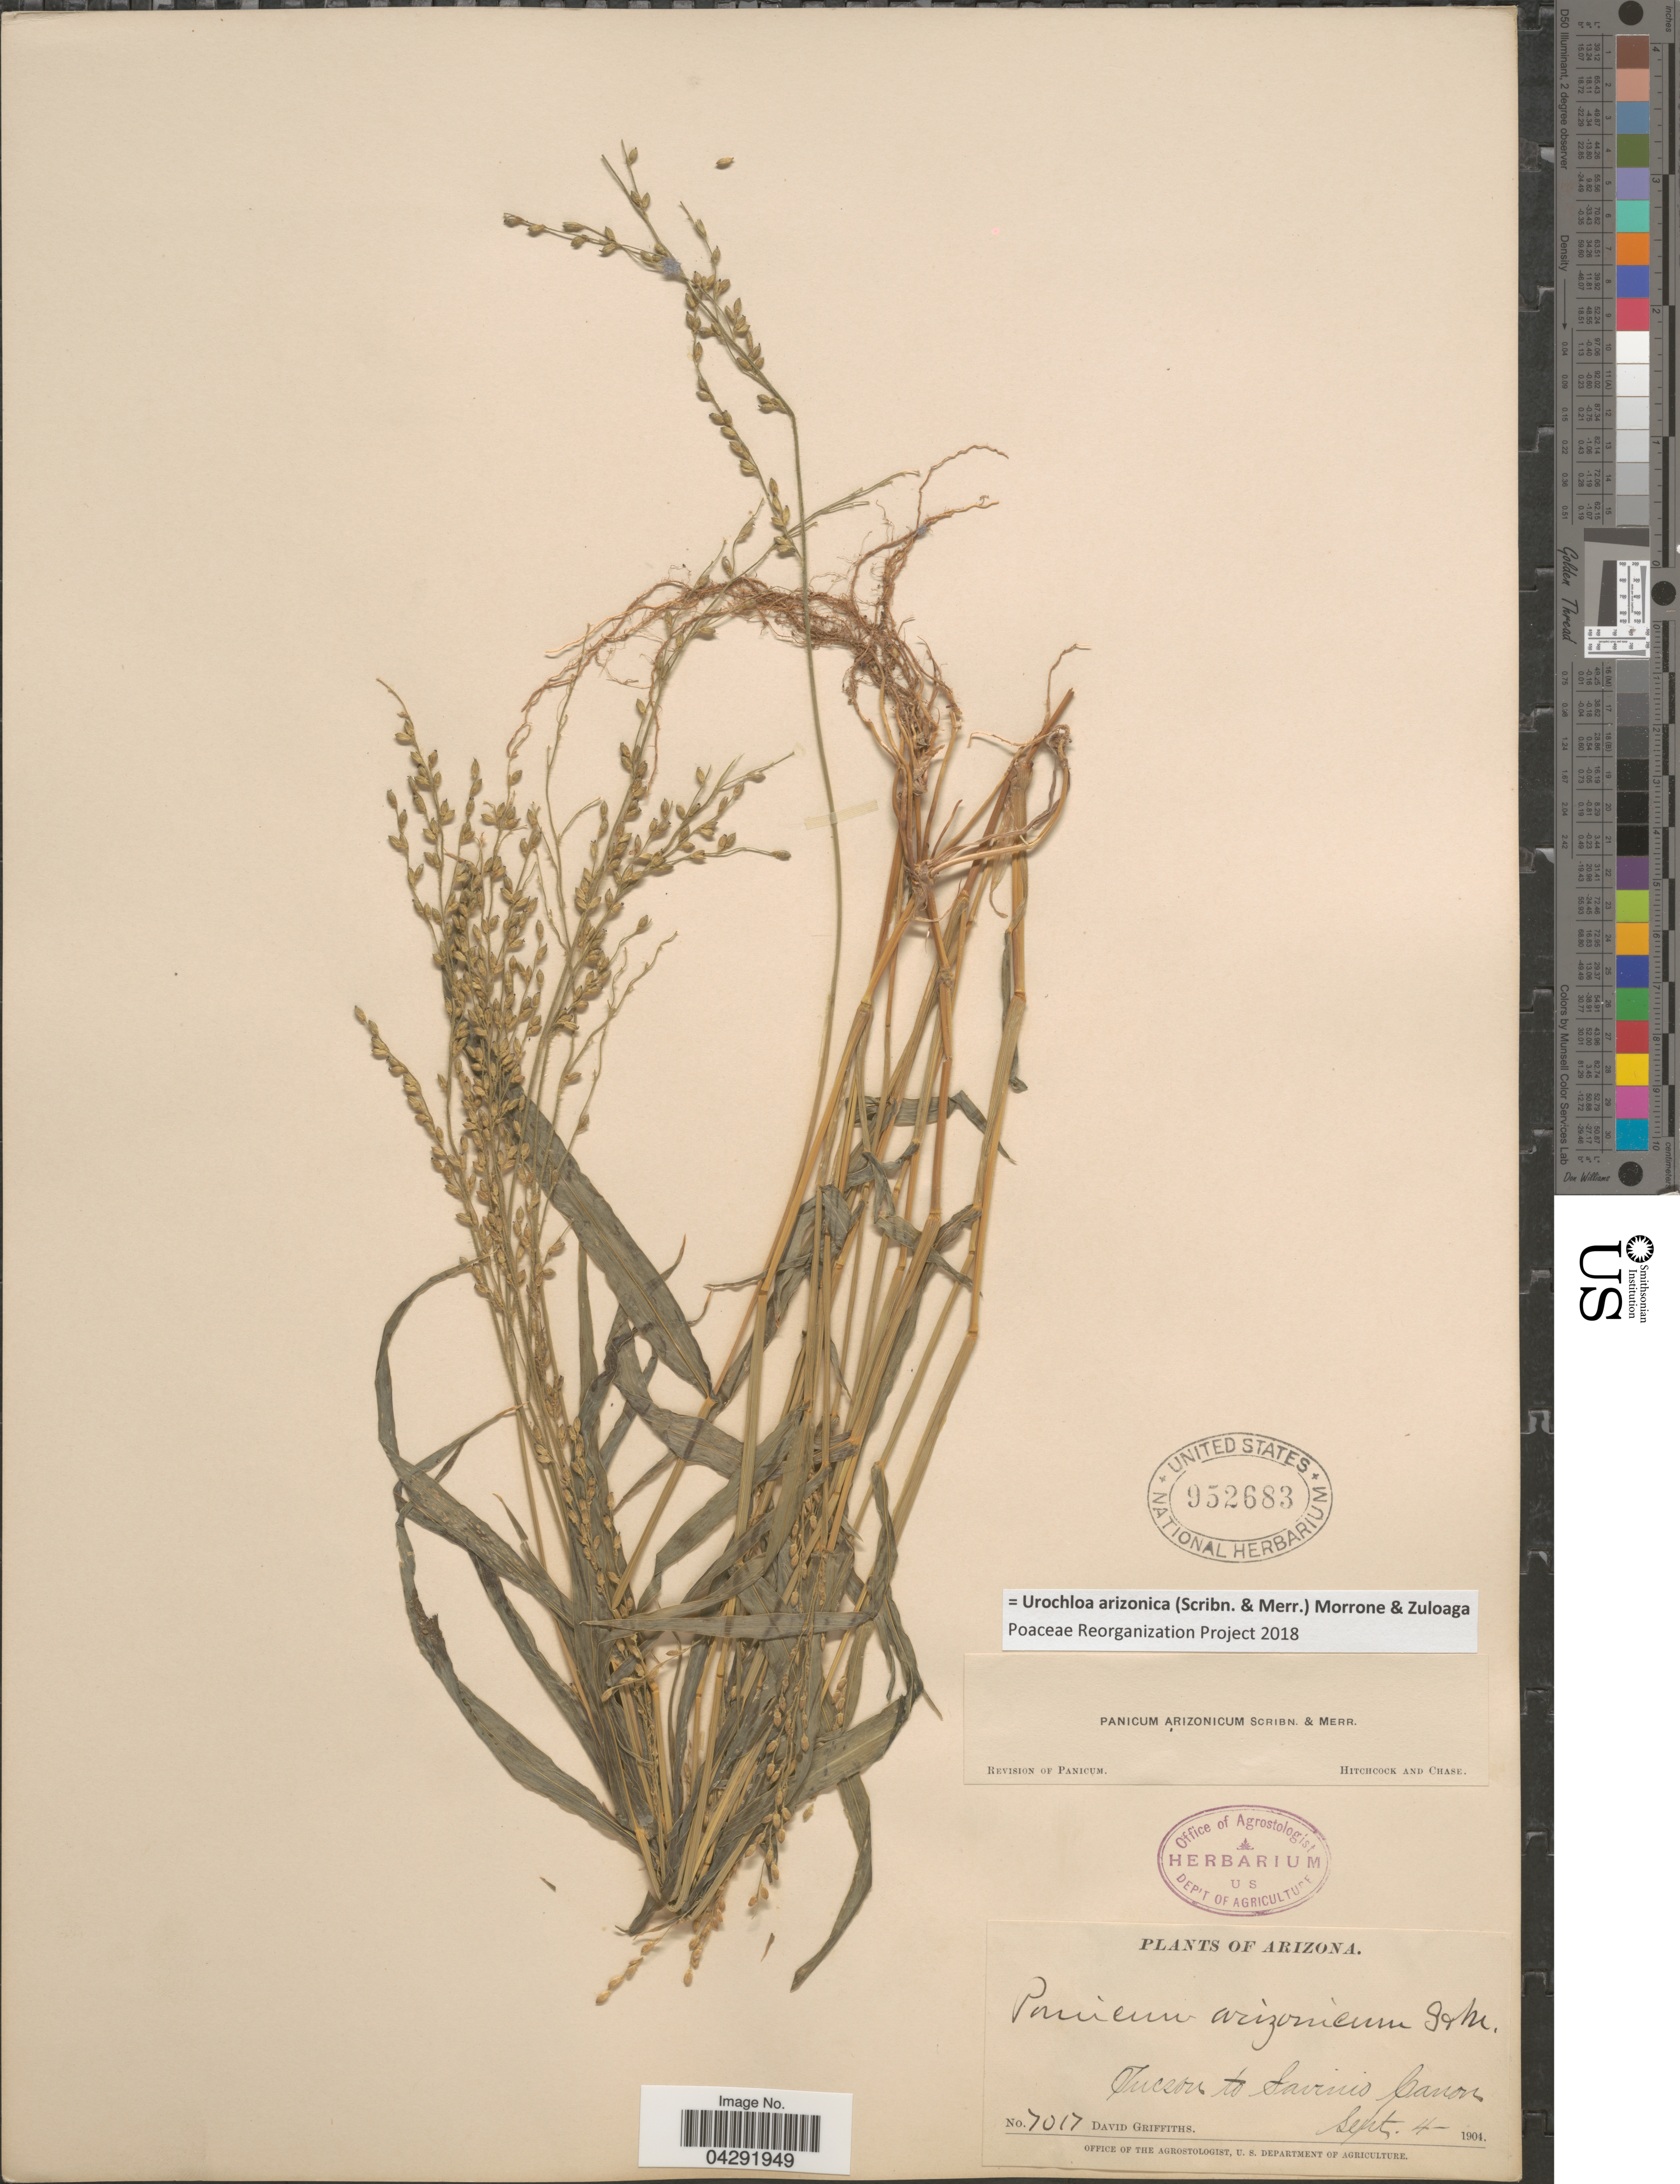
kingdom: Plantae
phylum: Tracheophyta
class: Liliopsida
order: Poales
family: Poaceae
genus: Urochloa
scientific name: Urochloa arizonica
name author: (Scribn. & Merr.) Morrone & Zuloaga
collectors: D. Griffiths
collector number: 7017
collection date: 1904-09-04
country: United States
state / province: Arizona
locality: Tucson to Savinio Canon.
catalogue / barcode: US 952683